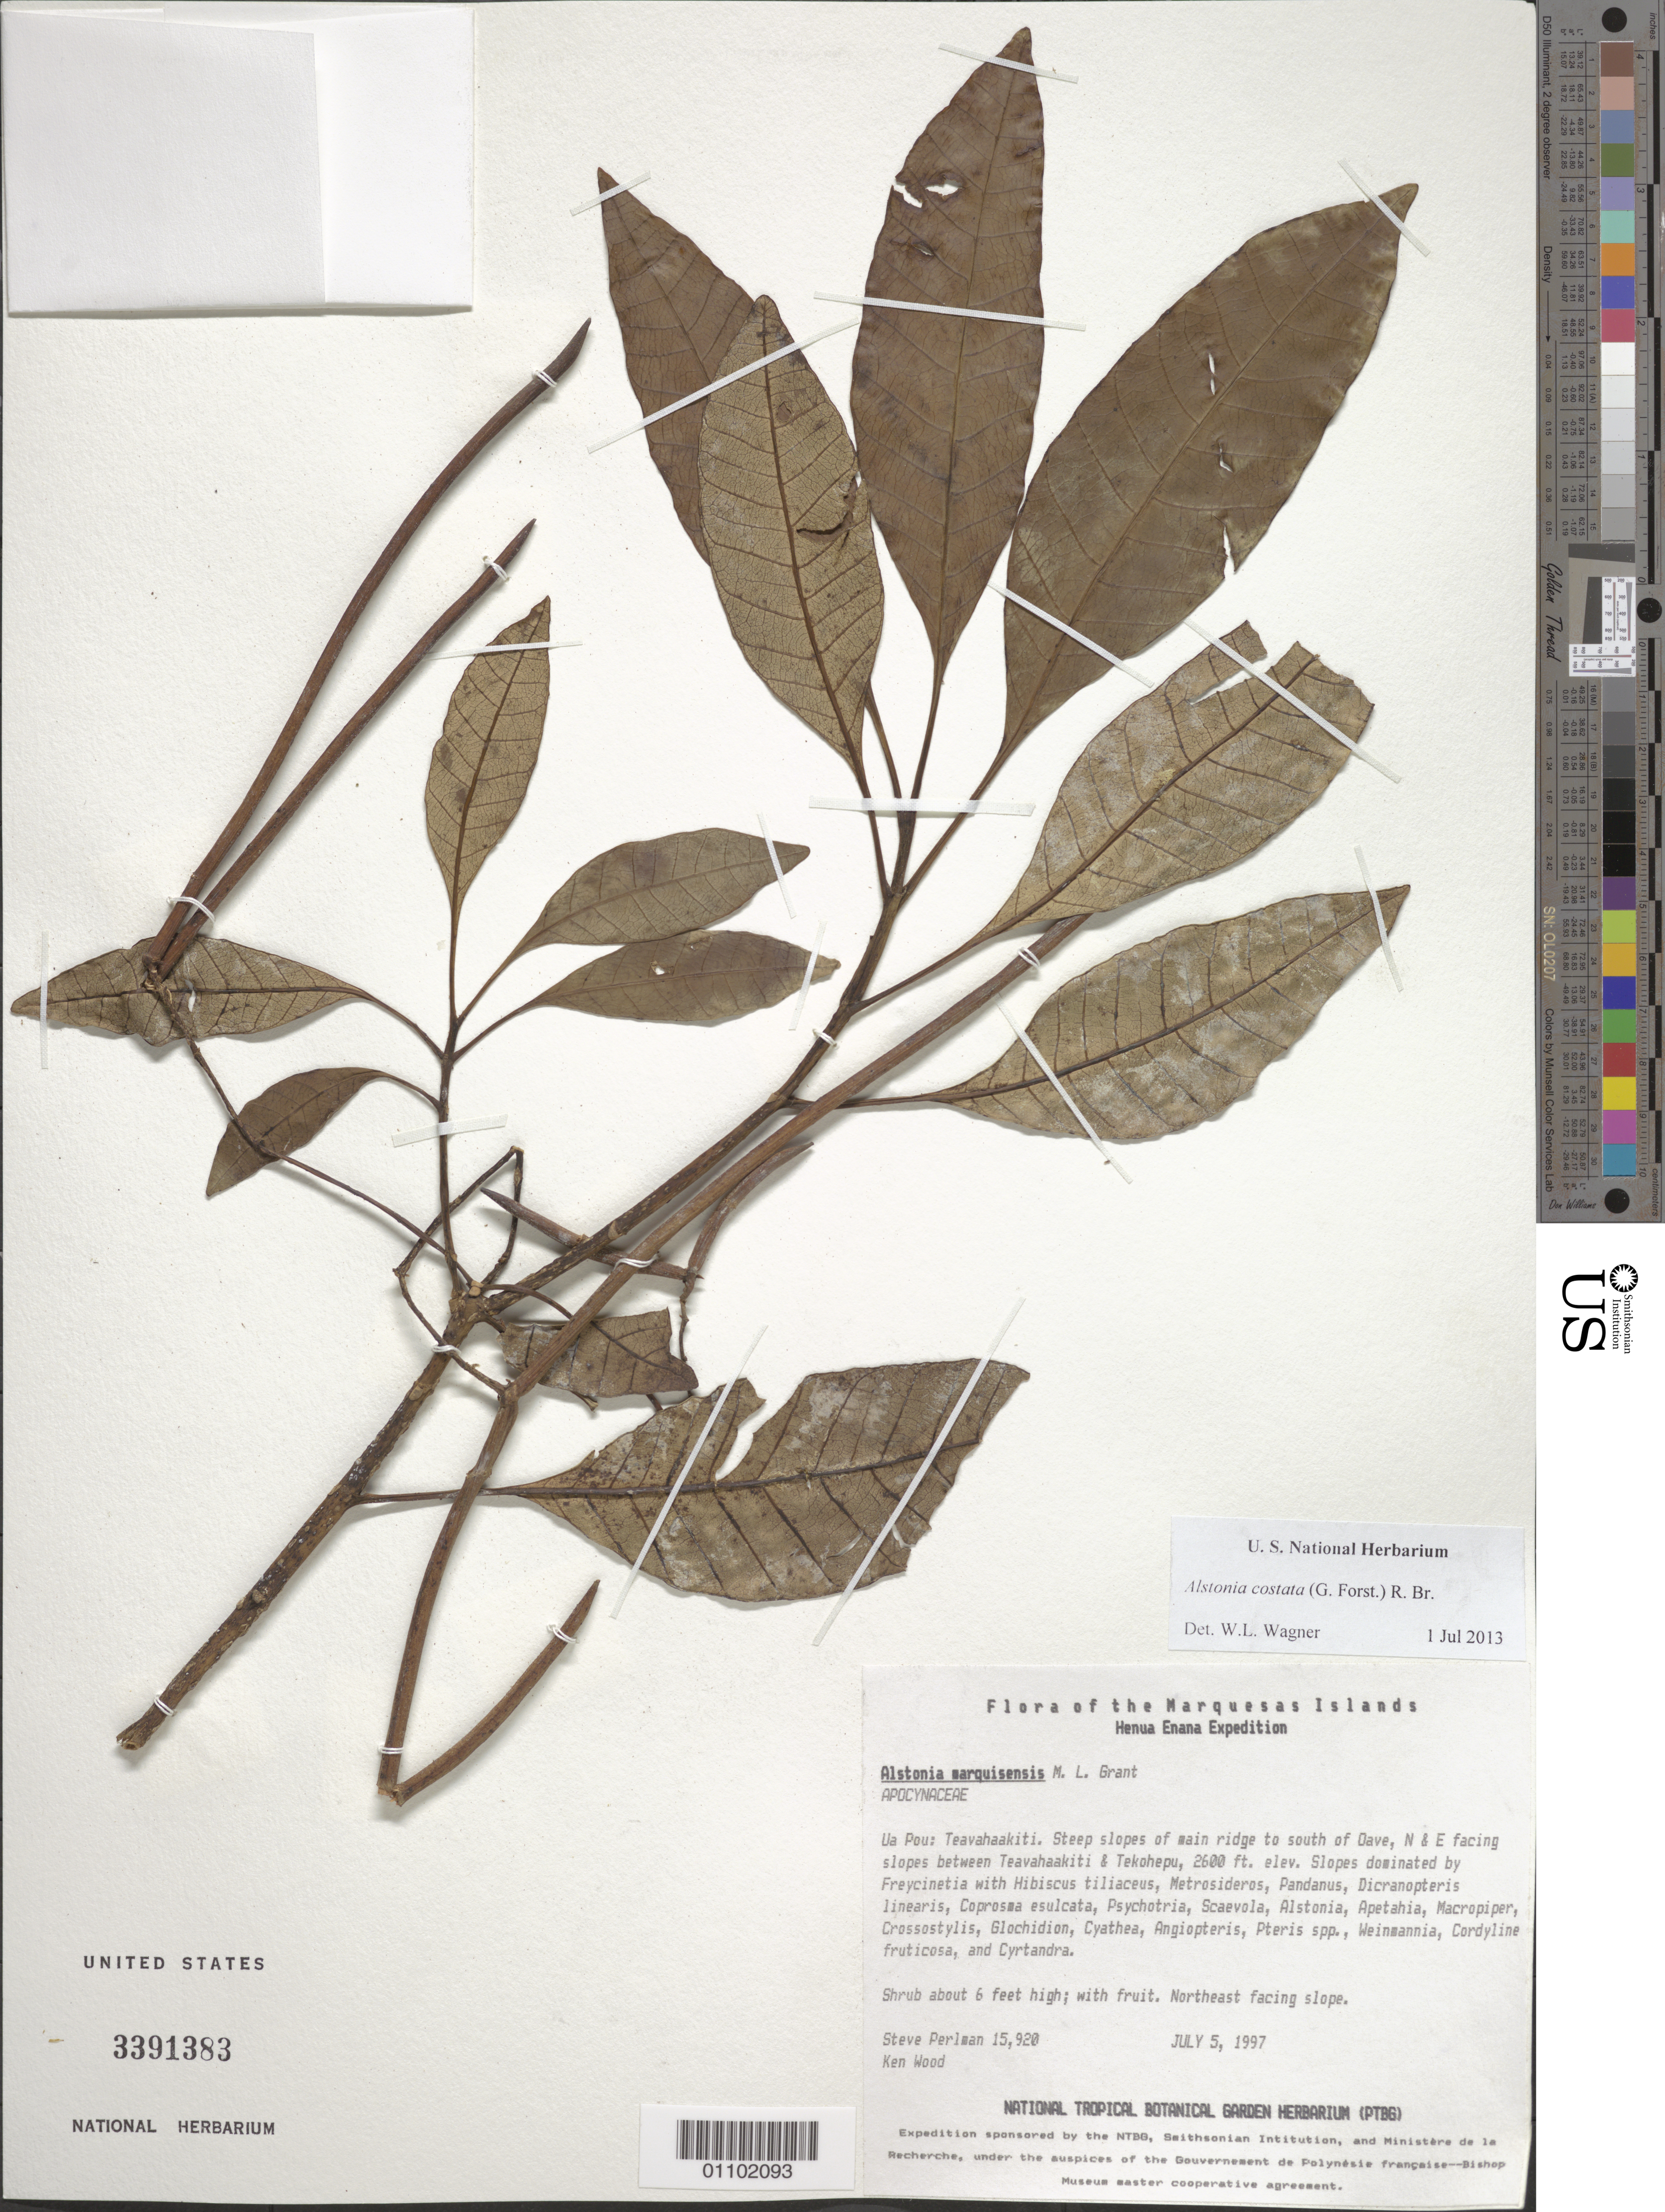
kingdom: Plantae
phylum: Tracheophyta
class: Magnoliopsida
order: Gentianales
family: Apocynaceae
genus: Alstonia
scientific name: Alstonia costata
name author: (G. Forst.) R. Br.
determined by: Lorence, David H., (PTBG), National Tropical Botanical Garden (UNITED STATES)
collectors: S. P. Perlman & K. R. Wood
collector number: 15920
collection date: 1997-07-05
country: French Polynesia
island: Ua Pou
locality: Teavahaakiti, steep slopes of main ridge to S of Oave, N & E facing cliffs between Teavahaakiti & Tekohepu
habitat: Northeast facing slope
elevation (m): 793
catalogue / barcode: US 3391383